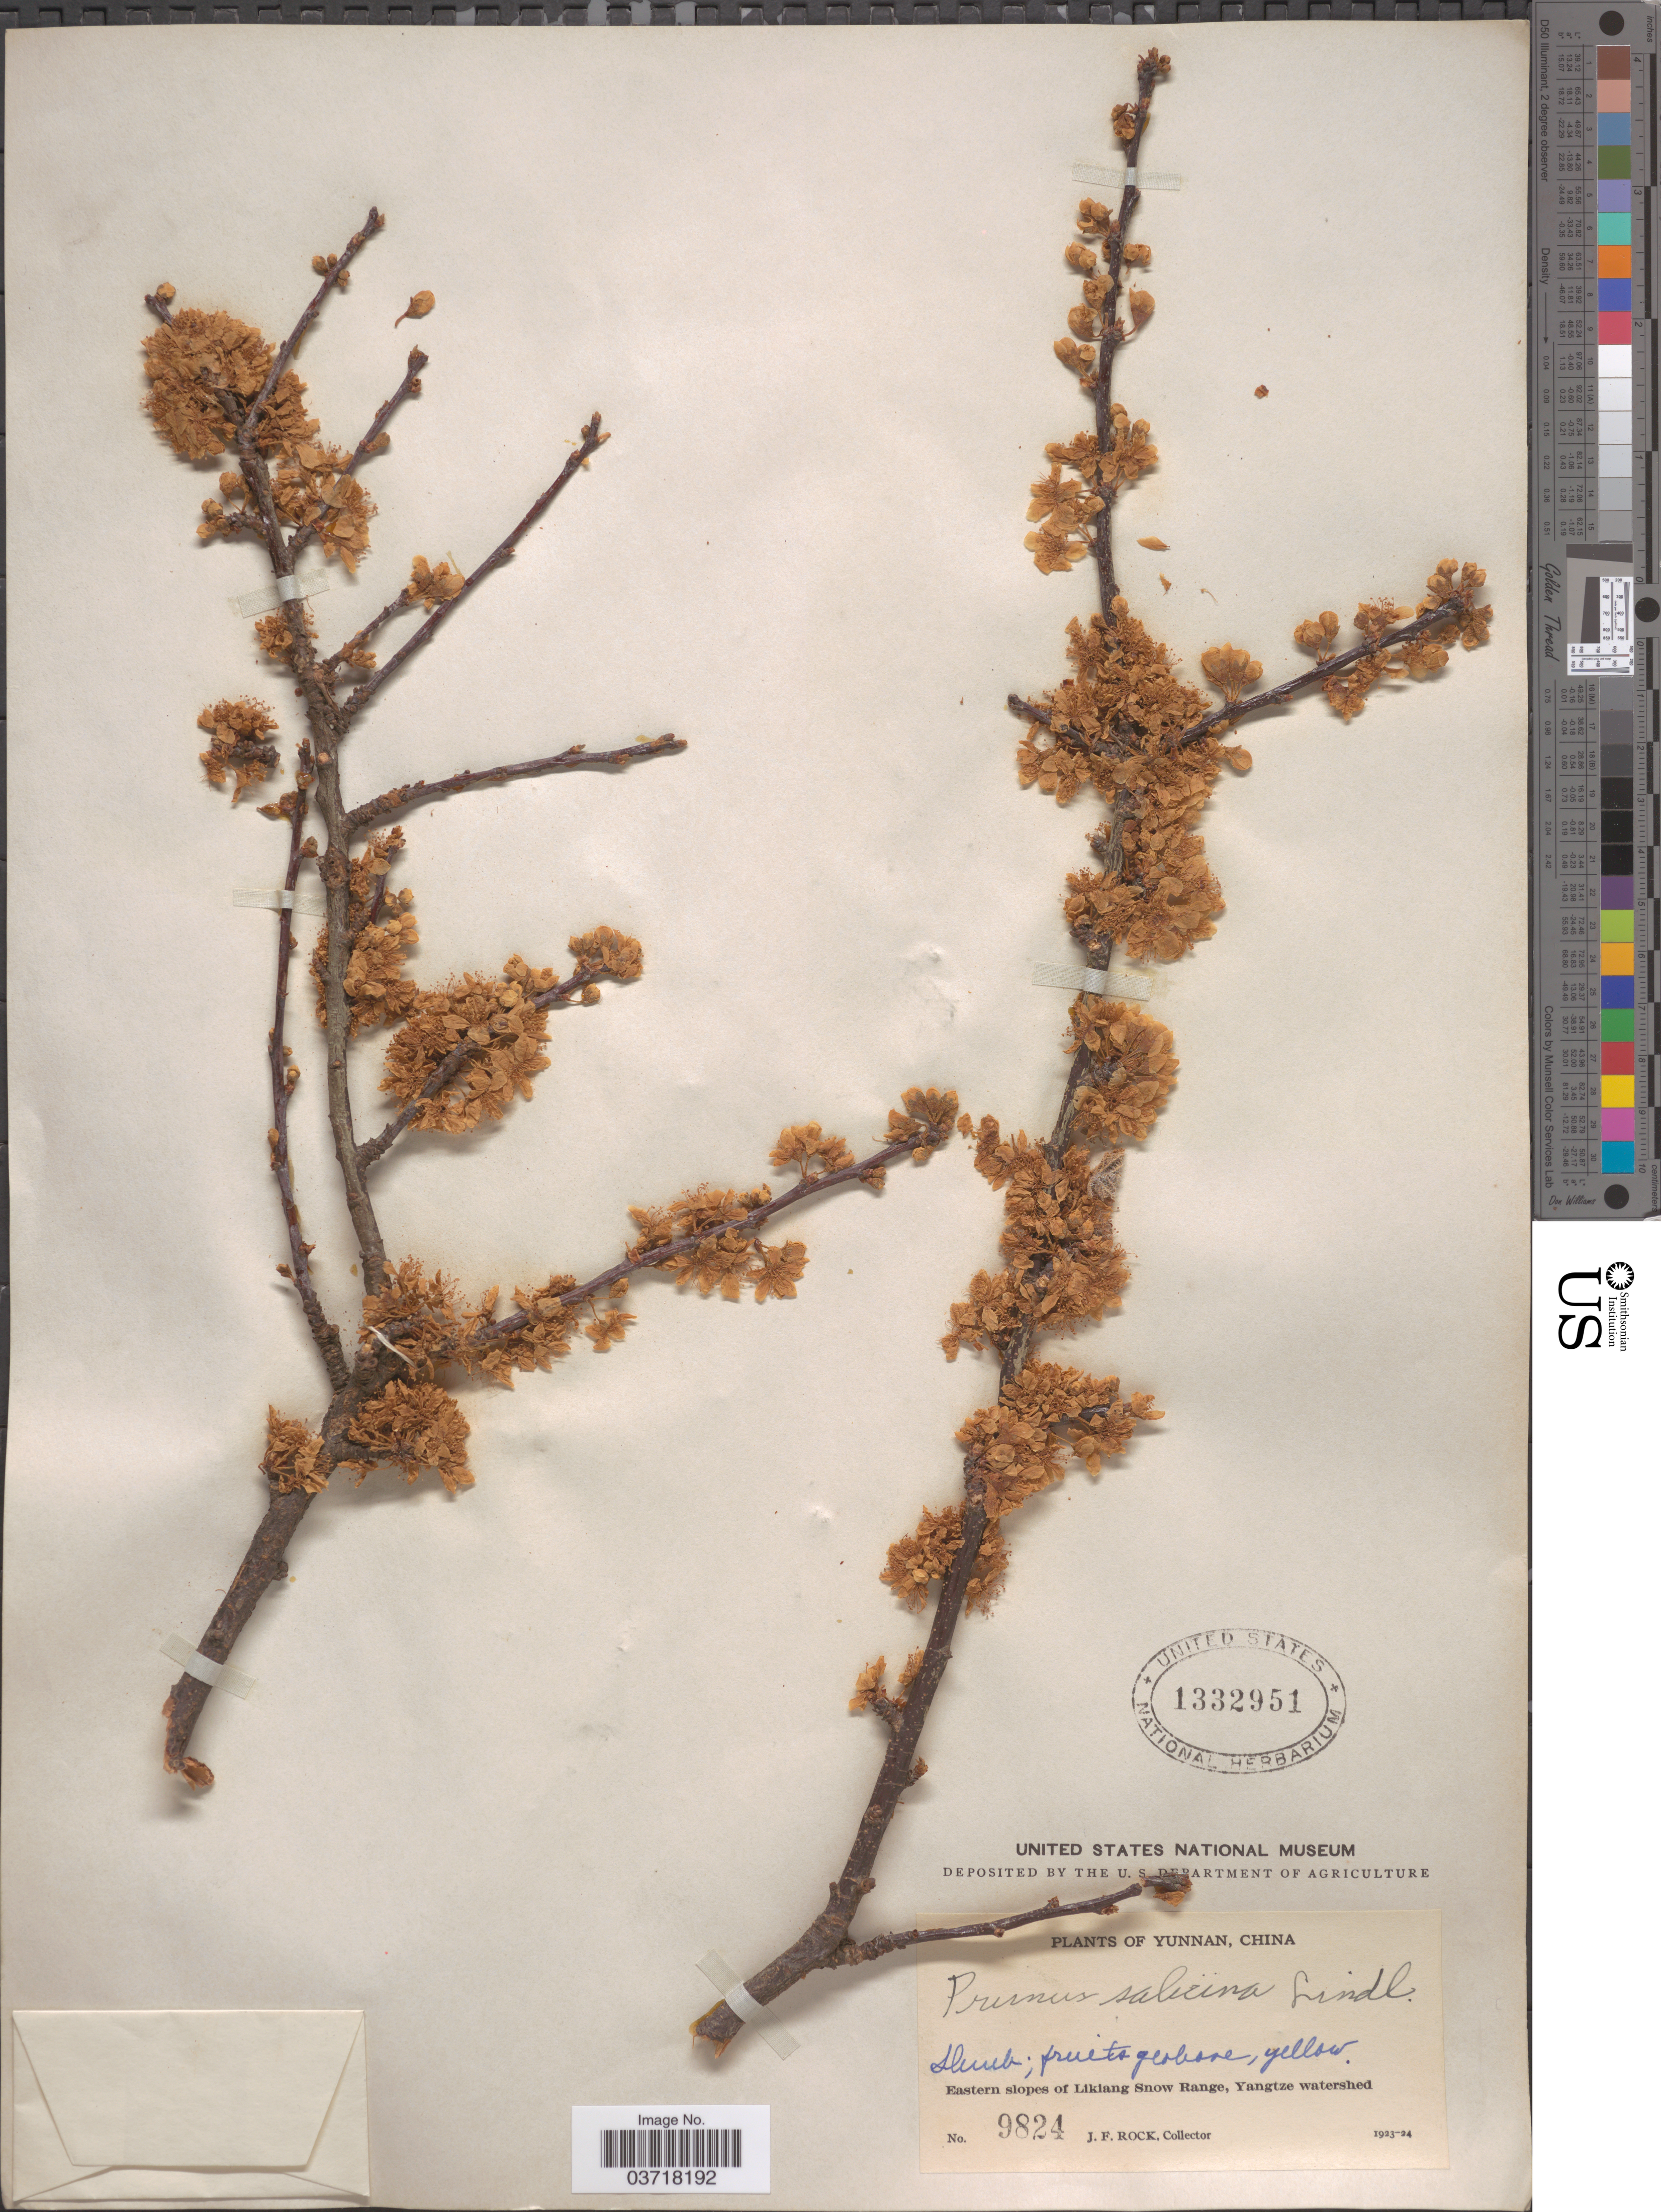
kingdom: Plantae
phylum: Tracheophyta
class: Magnoliopsida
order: Rosales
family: Rosaceae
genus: Prunus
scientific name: Prunus salicina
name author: Lindl.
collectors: J. Rock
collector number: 9824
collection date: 1923/1924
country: China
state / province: Yunnan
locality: Eastern slopes of Likiang Snow Range, Yangtze watershed.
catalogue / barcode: US 1332951